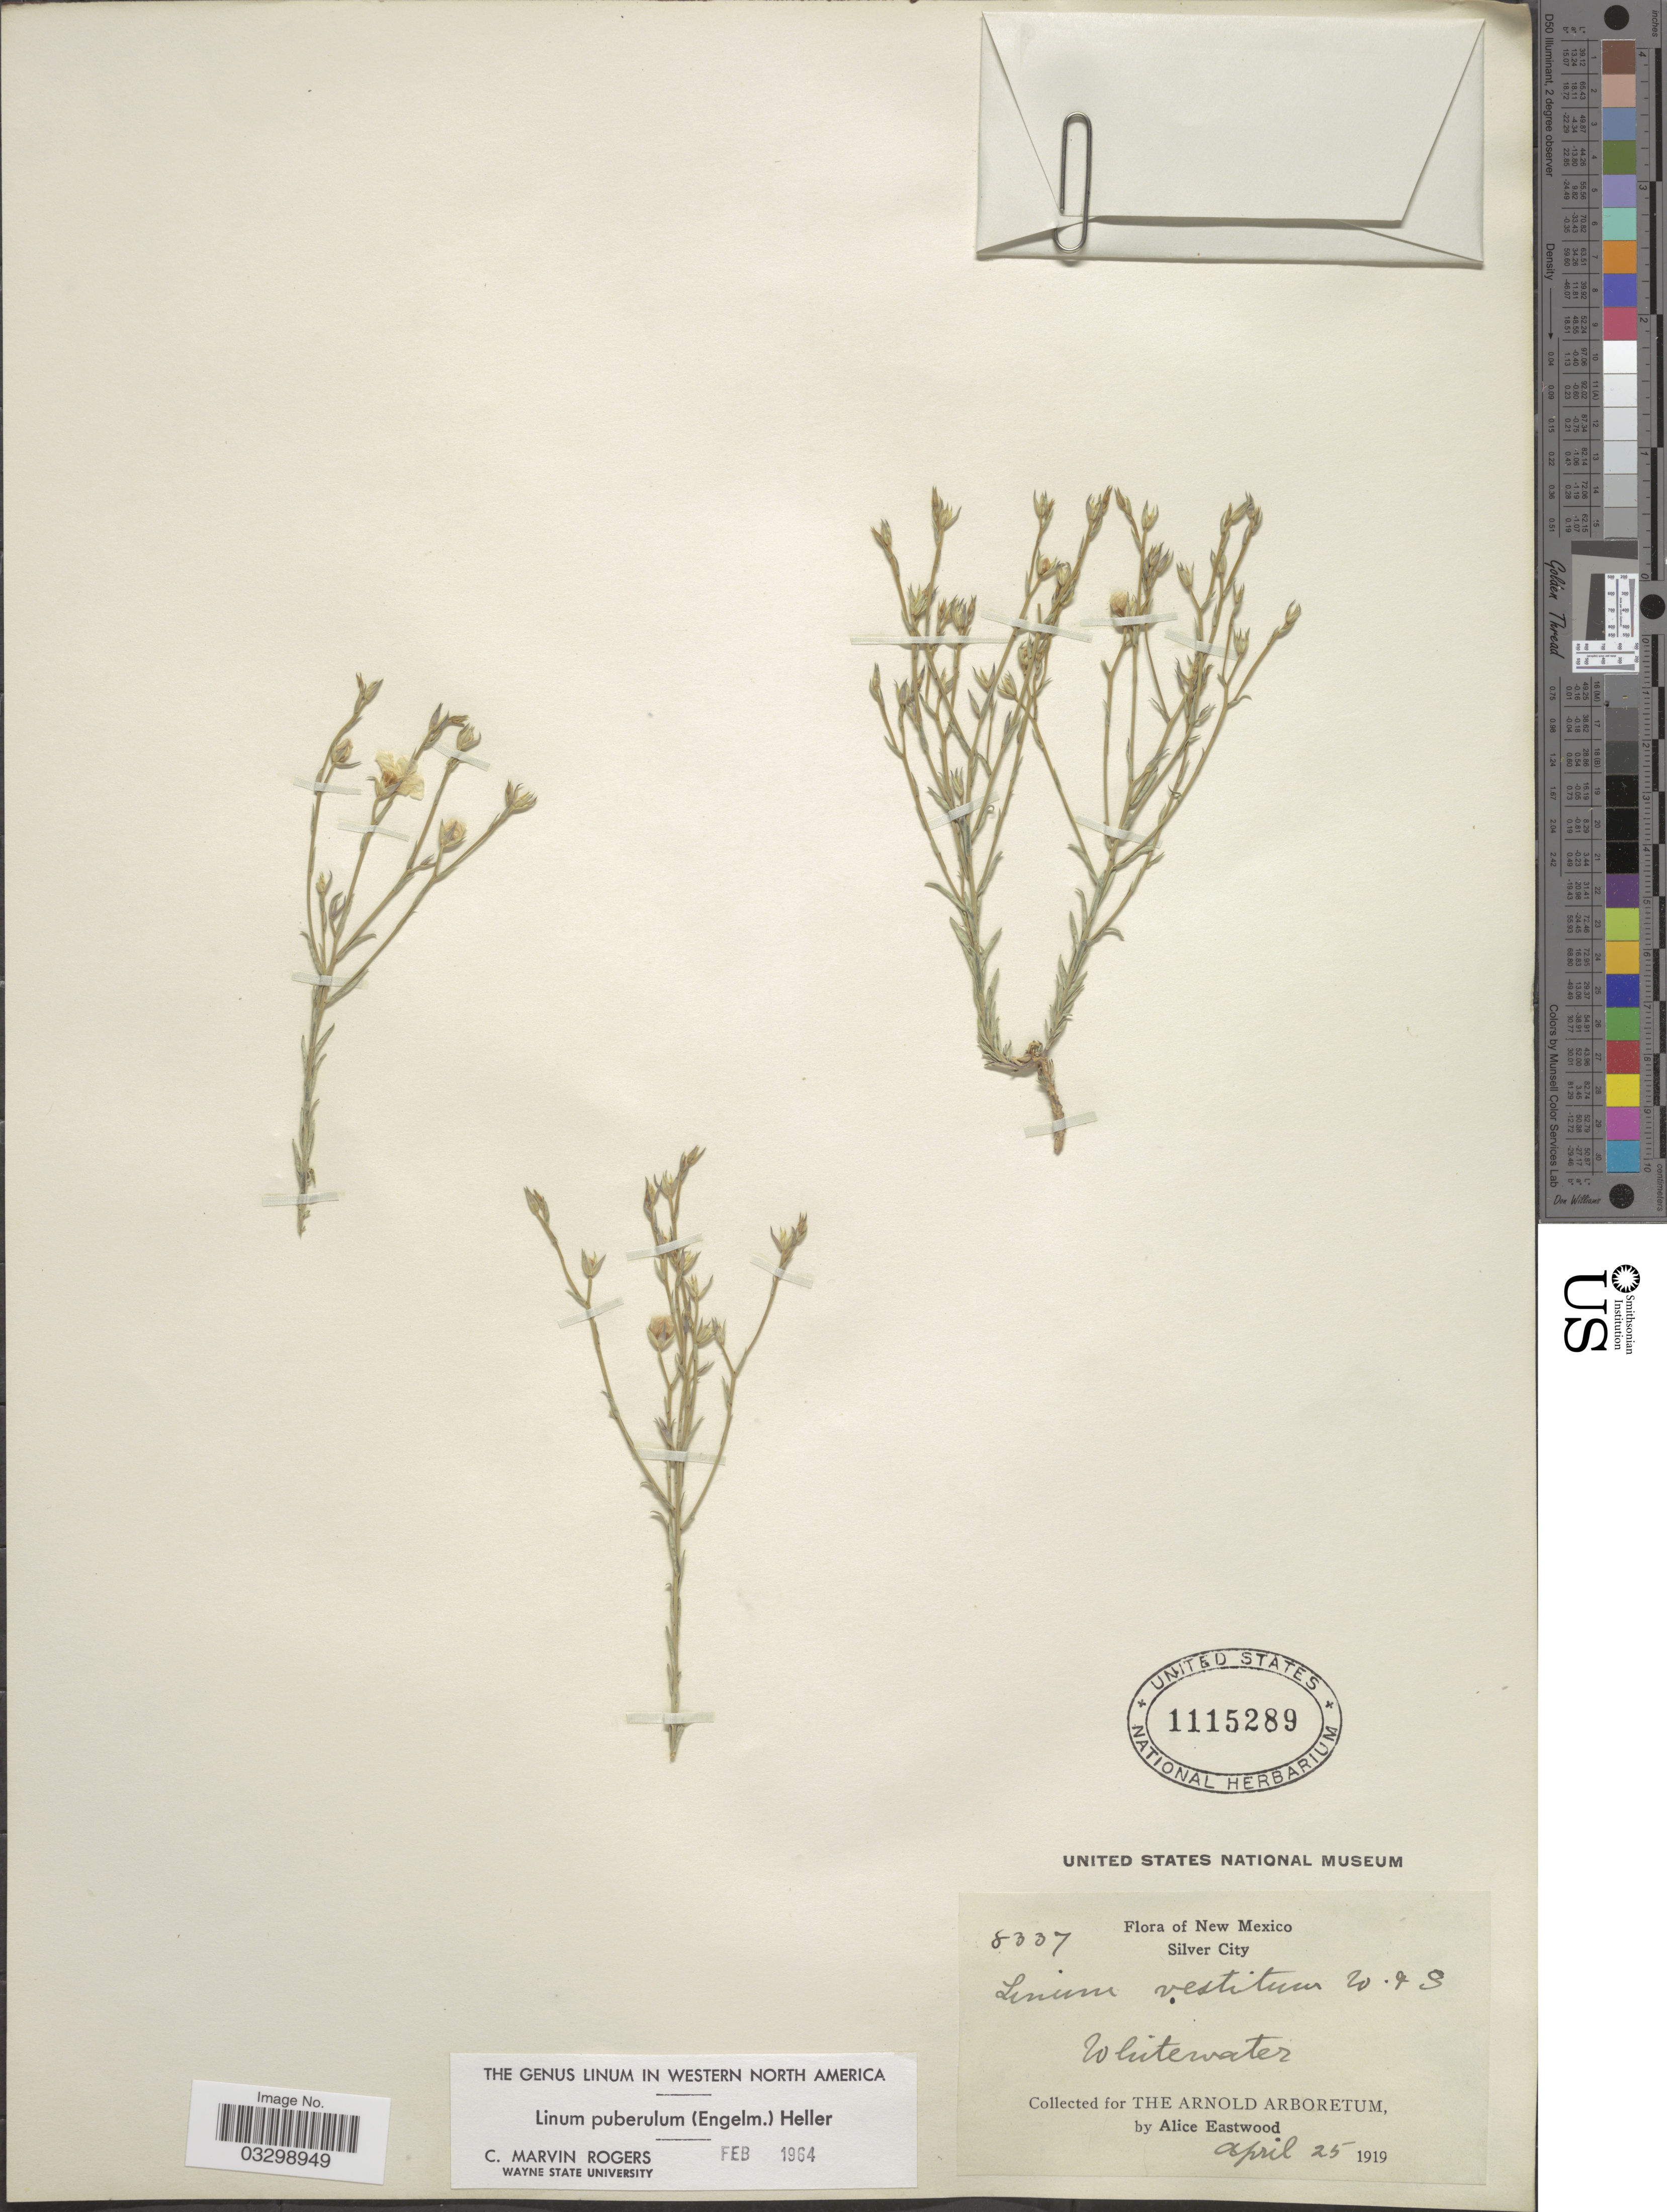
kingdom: Plantae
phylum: Tracheophyta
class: Magnoliopsida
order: Malpighiales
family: Linaceae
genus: Linum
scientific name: Linum puberulum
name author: (Engelm.) A. Heller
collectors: A. Eastwood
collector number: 8337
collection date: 1919-04-25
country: United States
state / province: New Mexico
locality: Silver City, Whitewater.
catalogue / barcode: US 1115289